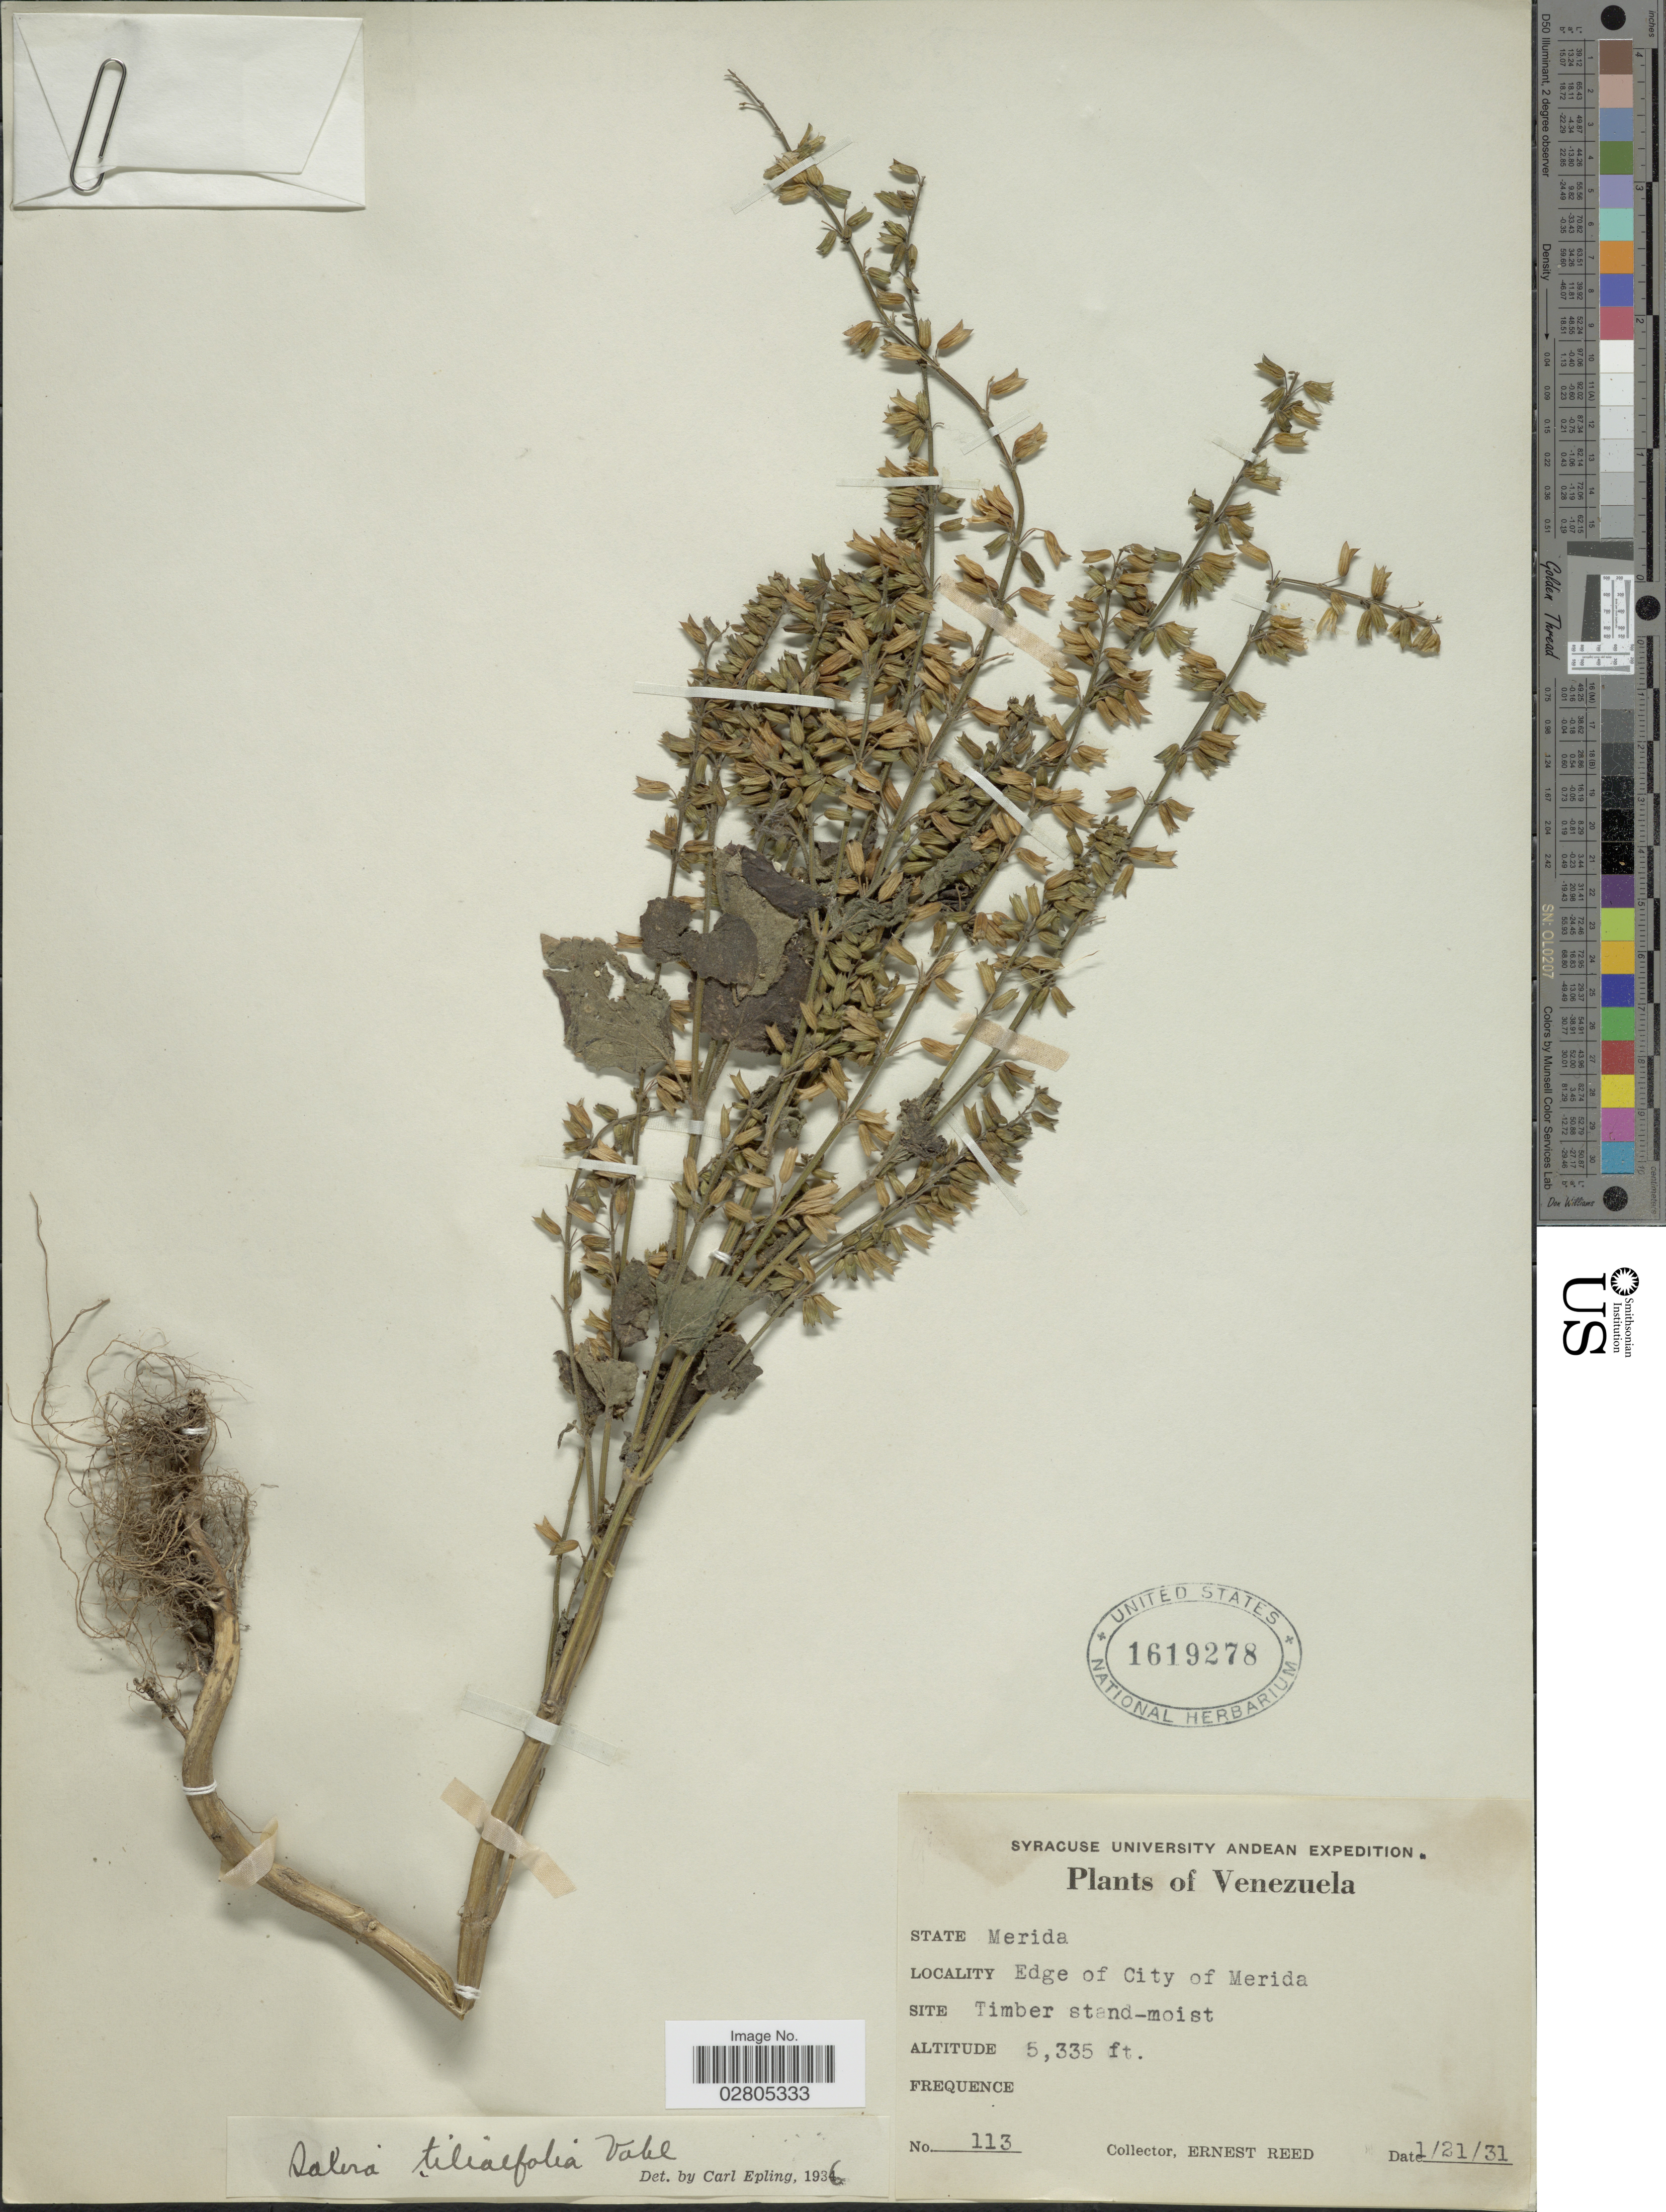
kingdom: Plantae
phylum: Tracheophyta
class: Magnoliopsida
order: Lamiales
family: Lamiaceae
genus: Salvia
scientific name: Salvia tiliifolia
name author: Vahl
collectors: E. Reed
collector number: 113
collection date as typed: Transcribed d/m/y: 21/1/31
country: Venezuela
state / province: Mérida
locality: Edge of City of Merida.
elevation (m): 1626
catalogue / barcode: US 1619278